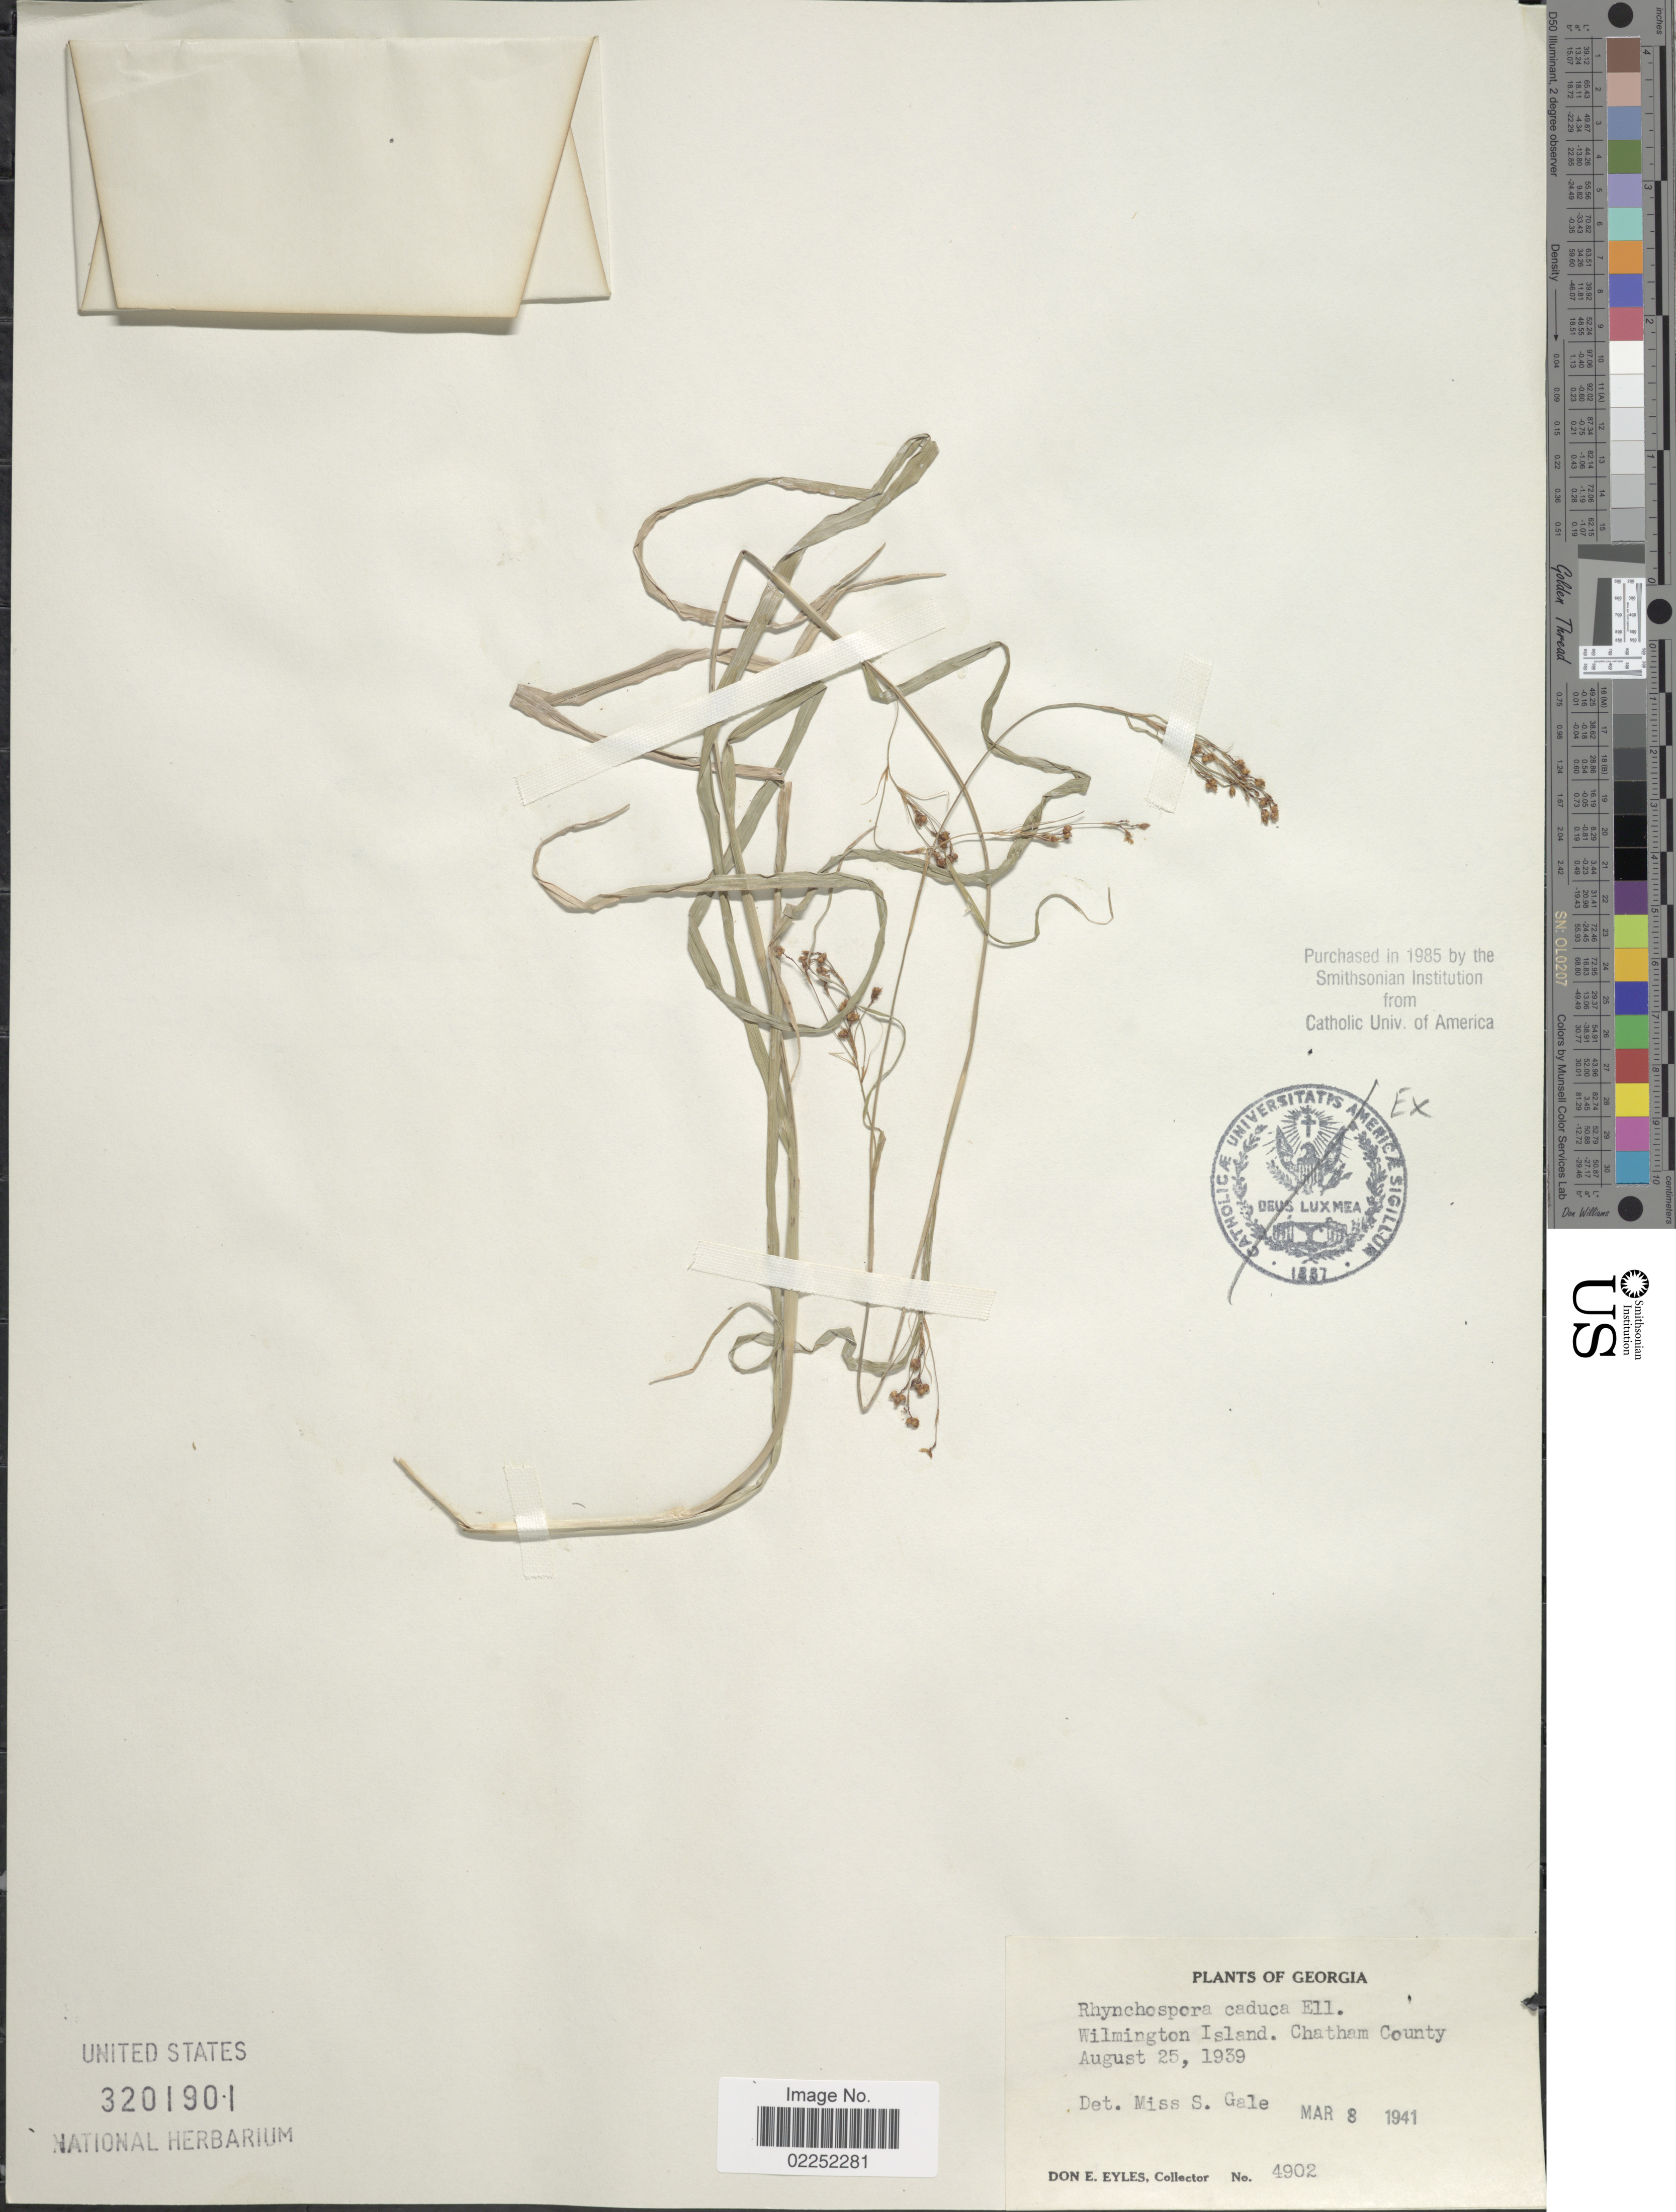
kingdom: Plantae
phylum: Tracheophyta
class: Liliopsida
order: Poales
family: Cyperaceae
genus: Rhynchospora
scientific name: Rhynchospora caduca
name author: Elliott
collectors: D. Eyles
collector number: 4902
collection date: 1939-08-25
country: United States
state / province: Georgia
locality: Wilmington Island, Chatham County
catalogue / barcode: US 3201901